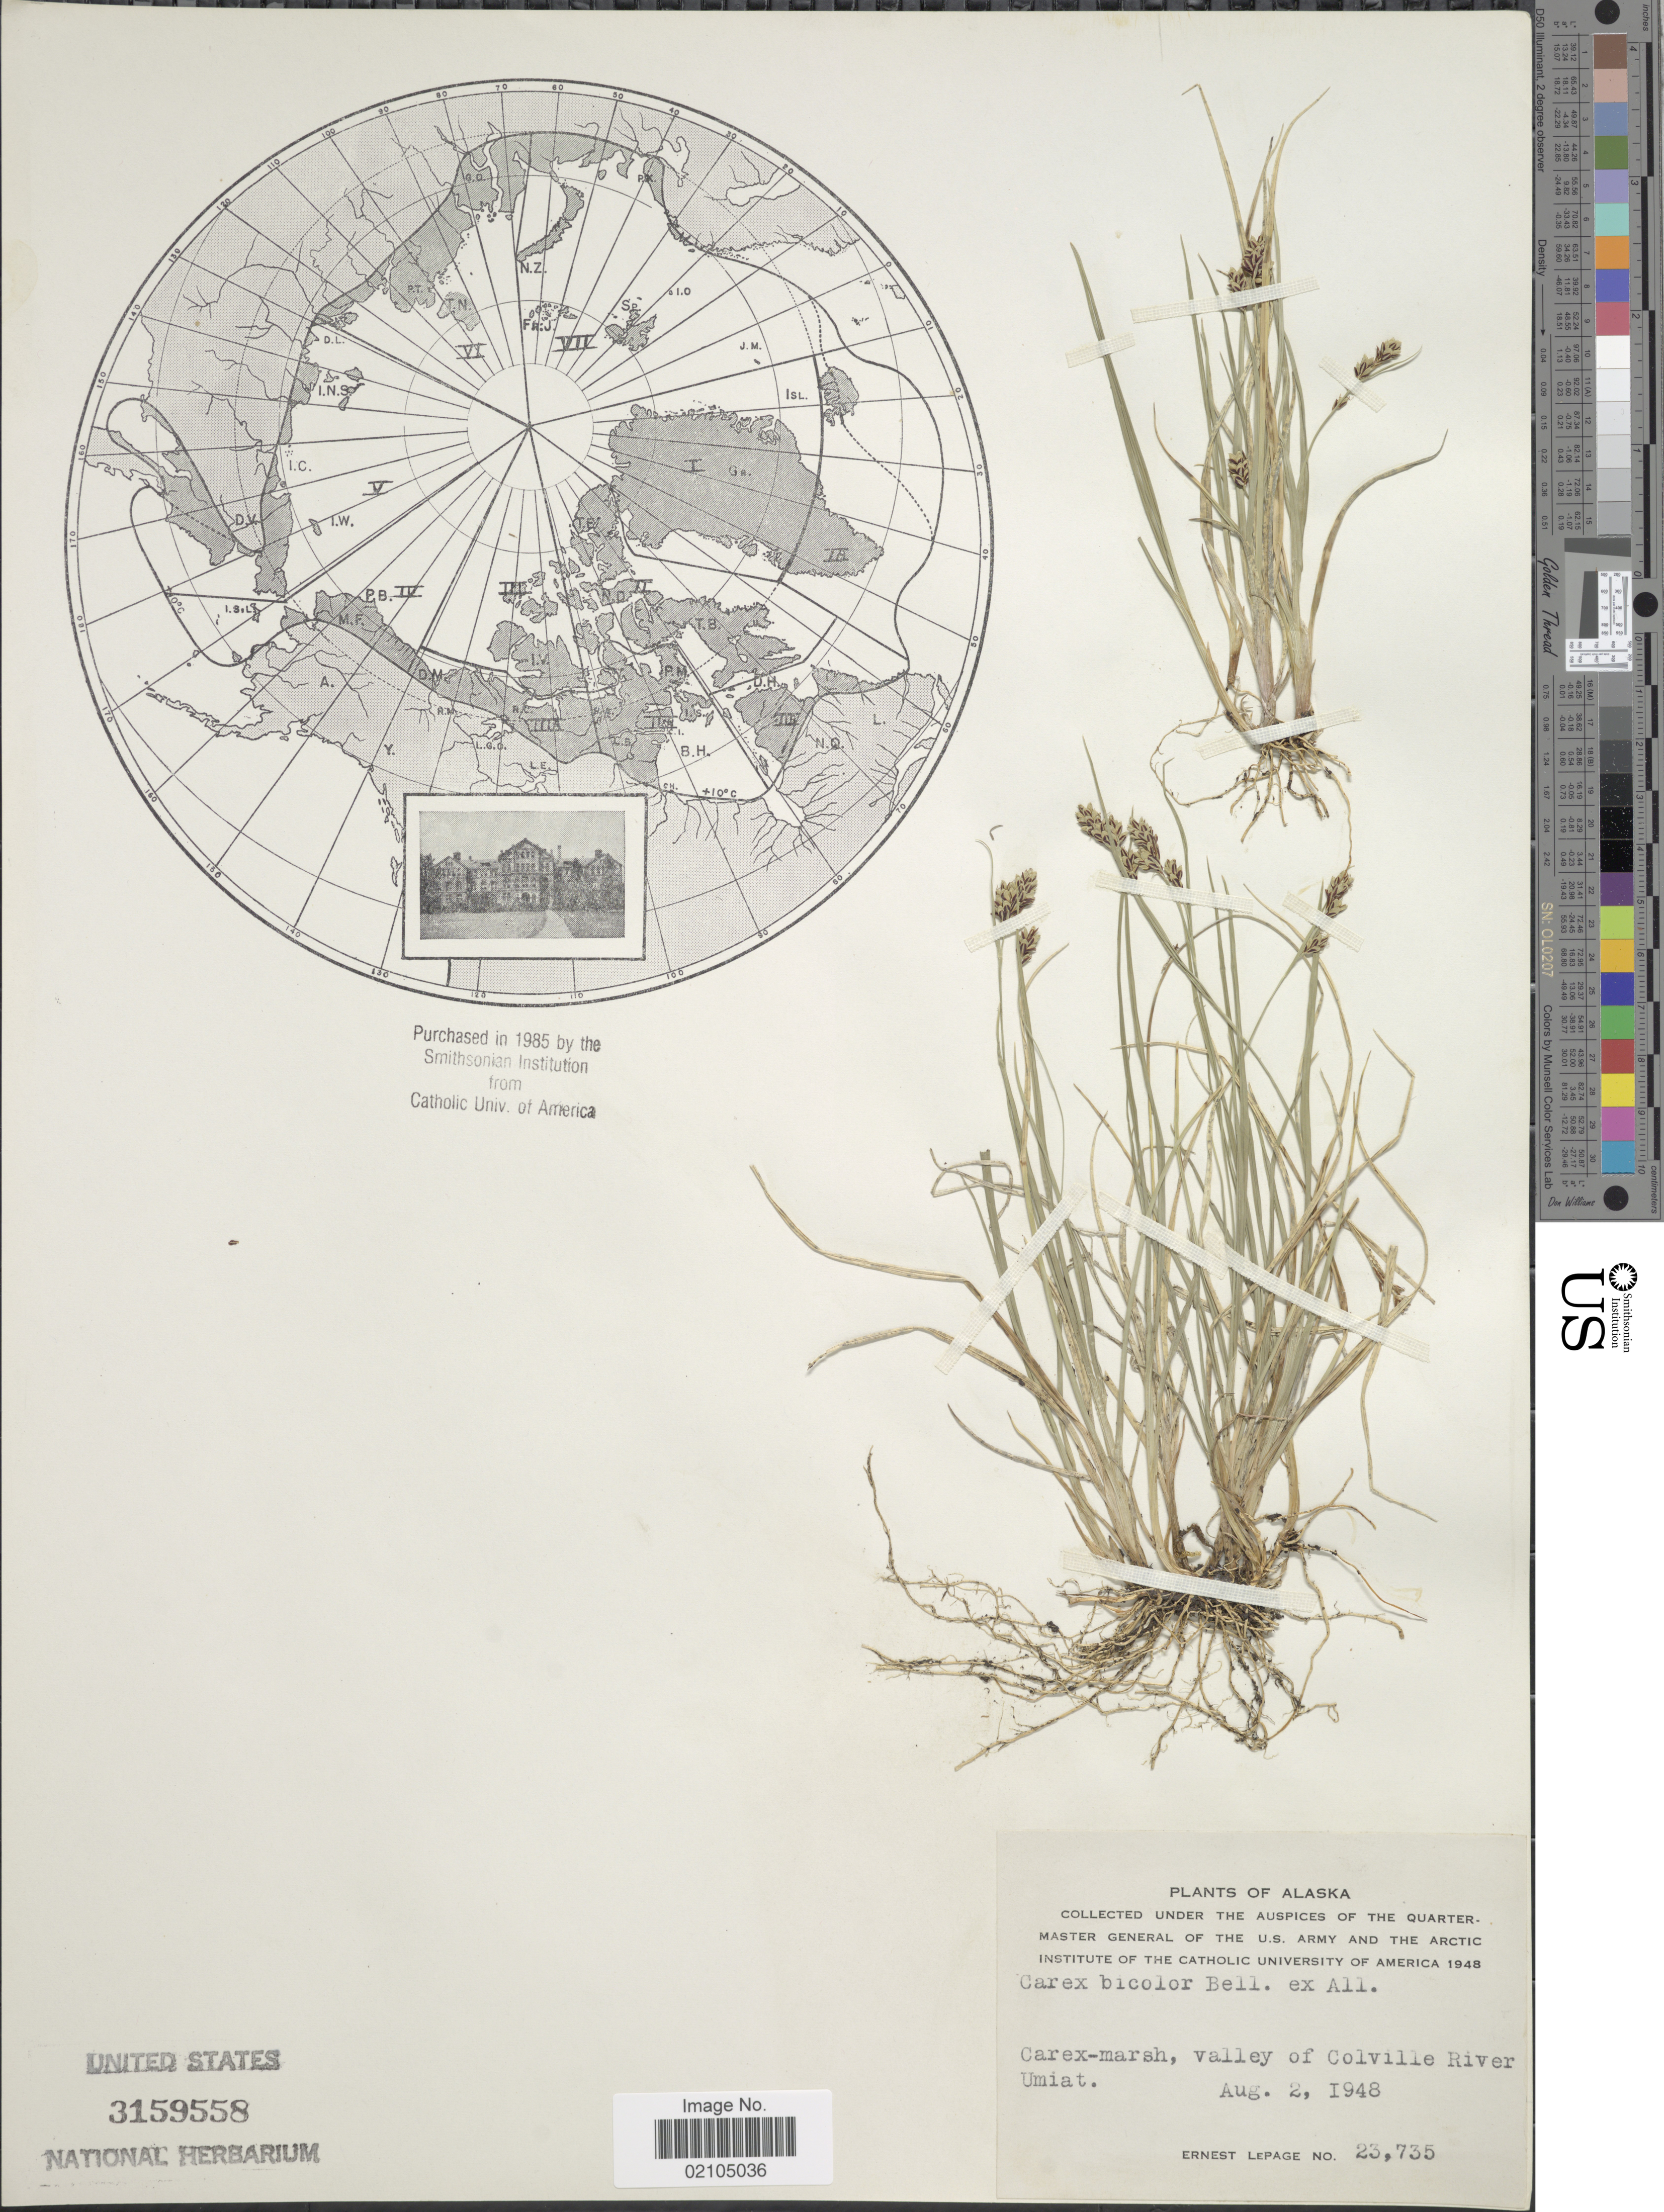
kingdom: Plantae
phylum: Tracheophyta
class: Liliopsida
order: Poales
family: Cyperaceae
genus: Carex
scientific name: Carex bicolor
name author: Bellardi ex All.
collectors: E. Lepage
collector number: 23735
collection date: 1948-08-02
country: United States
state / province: Alaska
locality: Valley of Colville River Umiat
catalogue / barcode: US 3159558